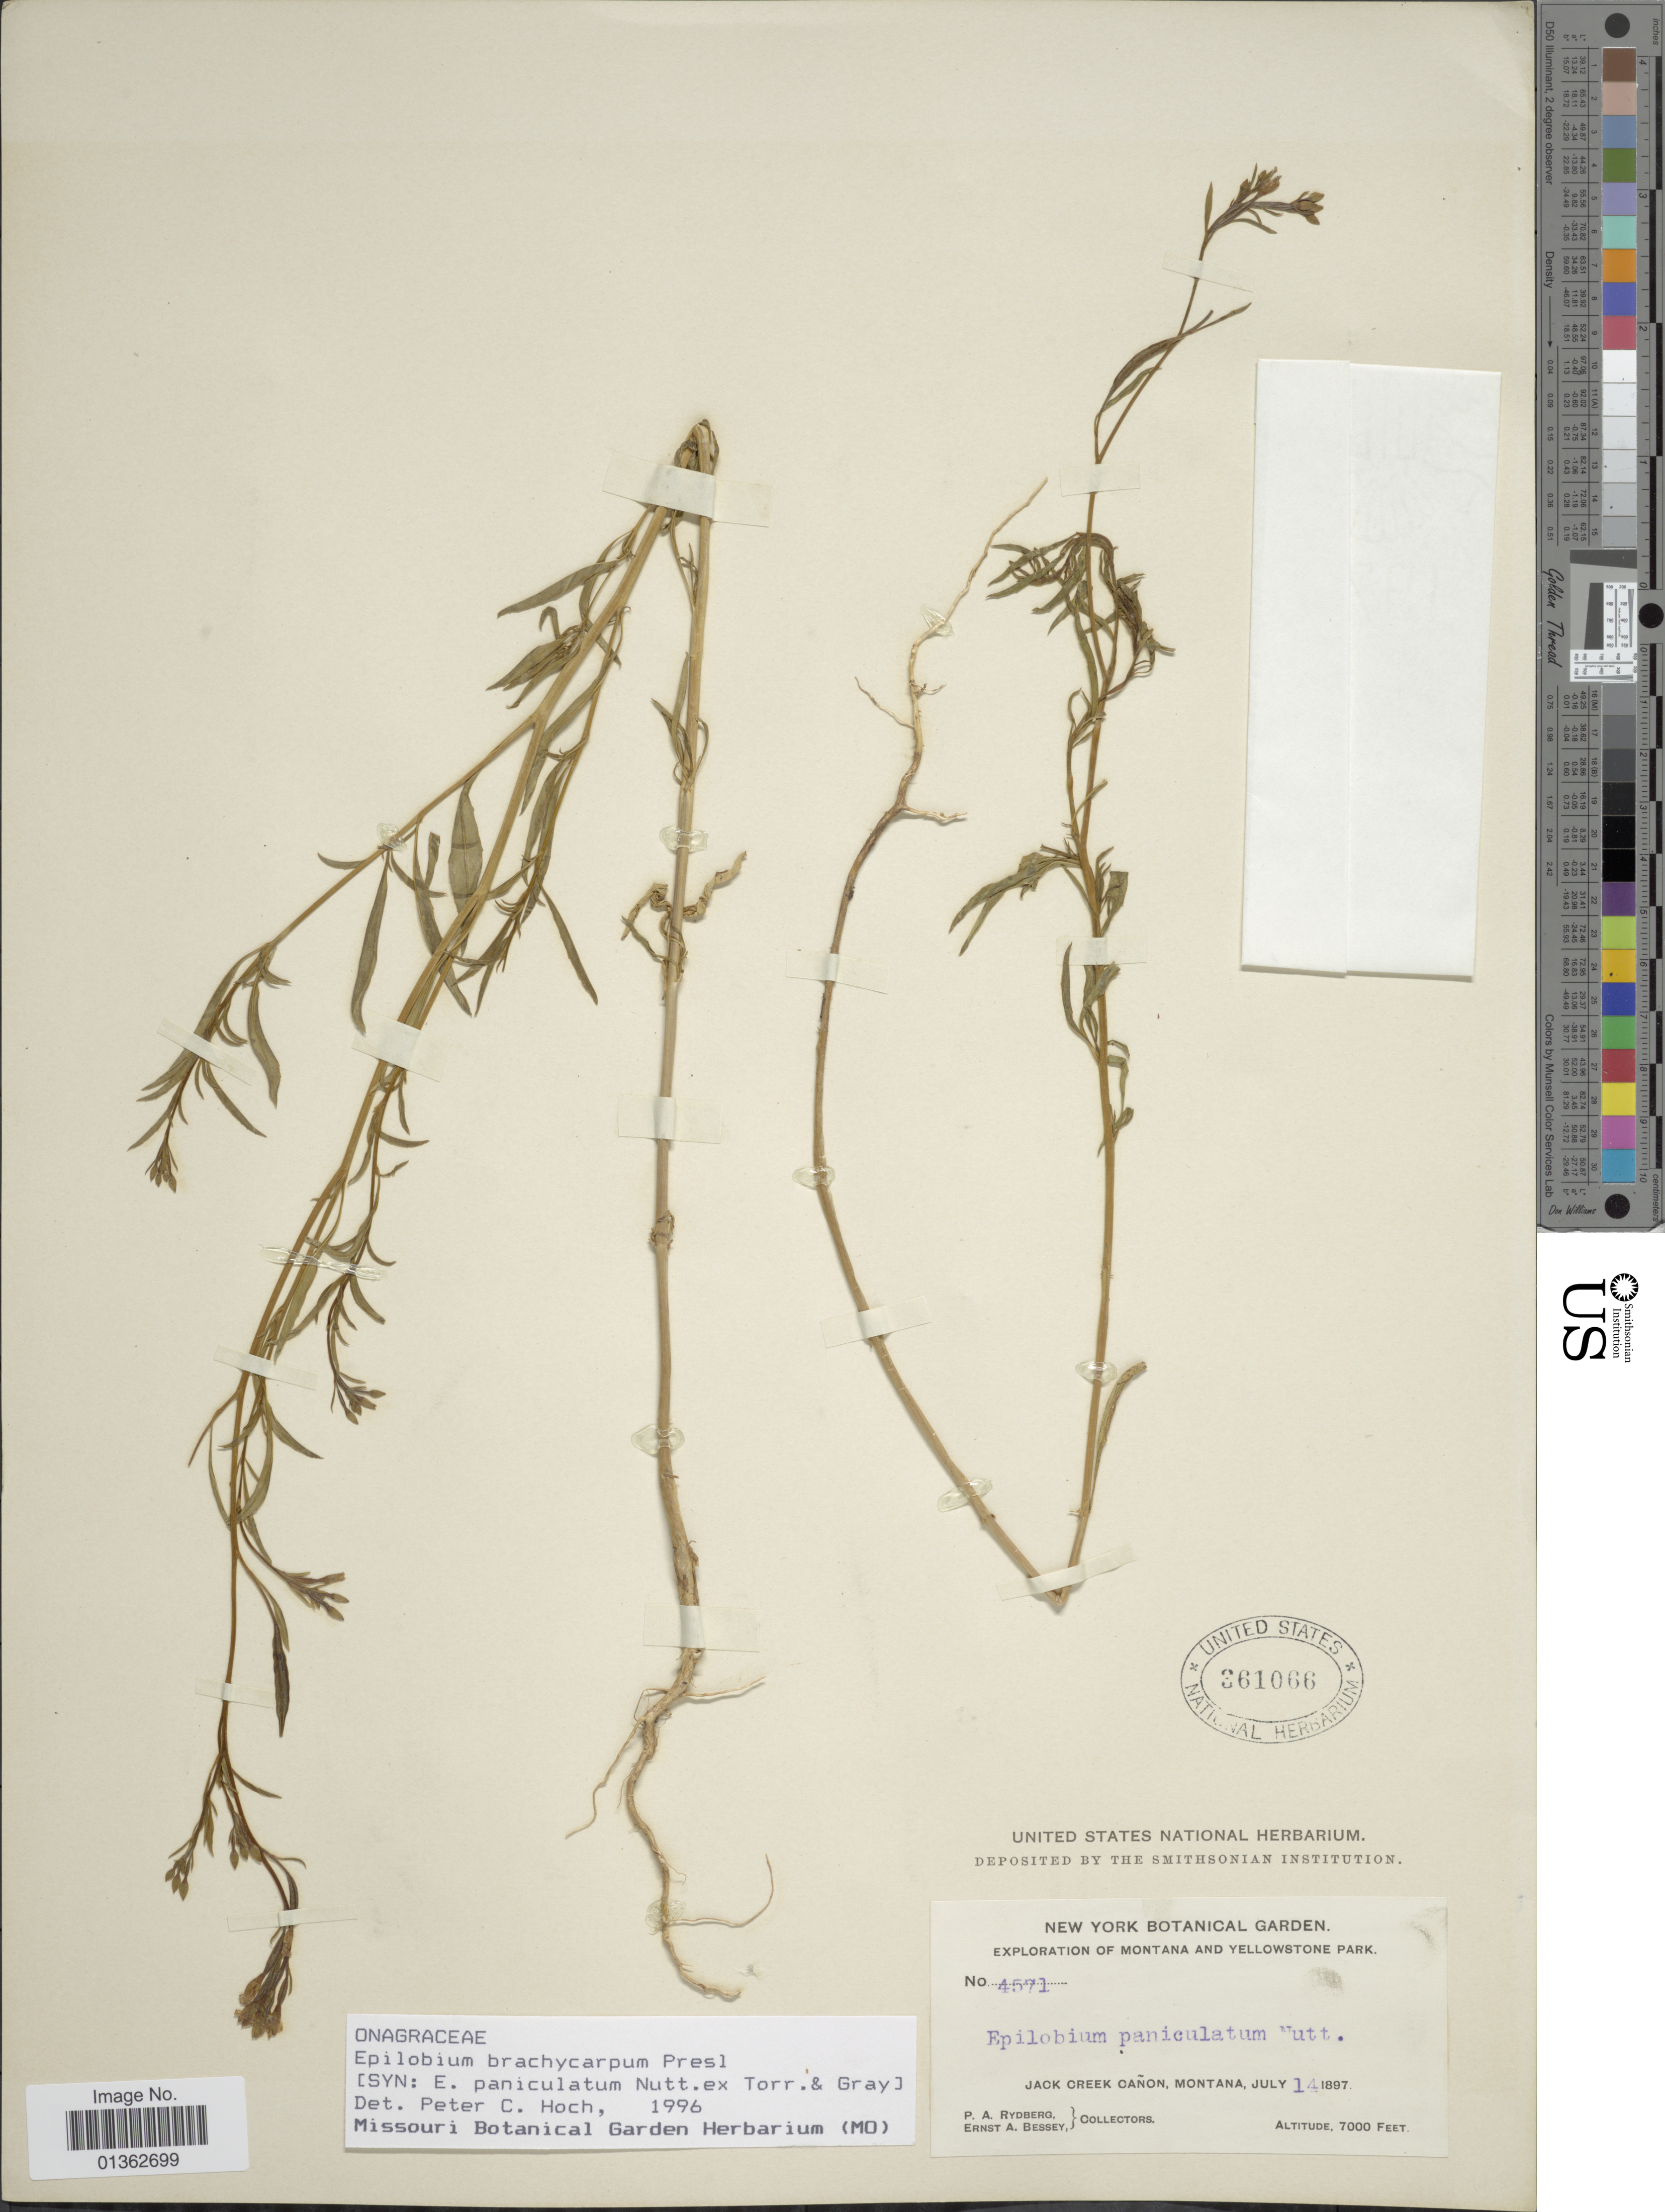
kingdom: Plantae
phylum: Tracheophyta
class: Magnoliopsida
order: Myrtales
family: Onagraceae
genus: Epilobium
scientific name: Epilobium brachycarpum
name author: C. Presl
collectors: P. A. Rydberg & E. A. Bessey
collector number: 4571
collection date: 1897-07-14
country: United States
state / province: Montana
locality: Jack Creek Cañon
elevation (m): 2134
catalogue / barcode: US 361066